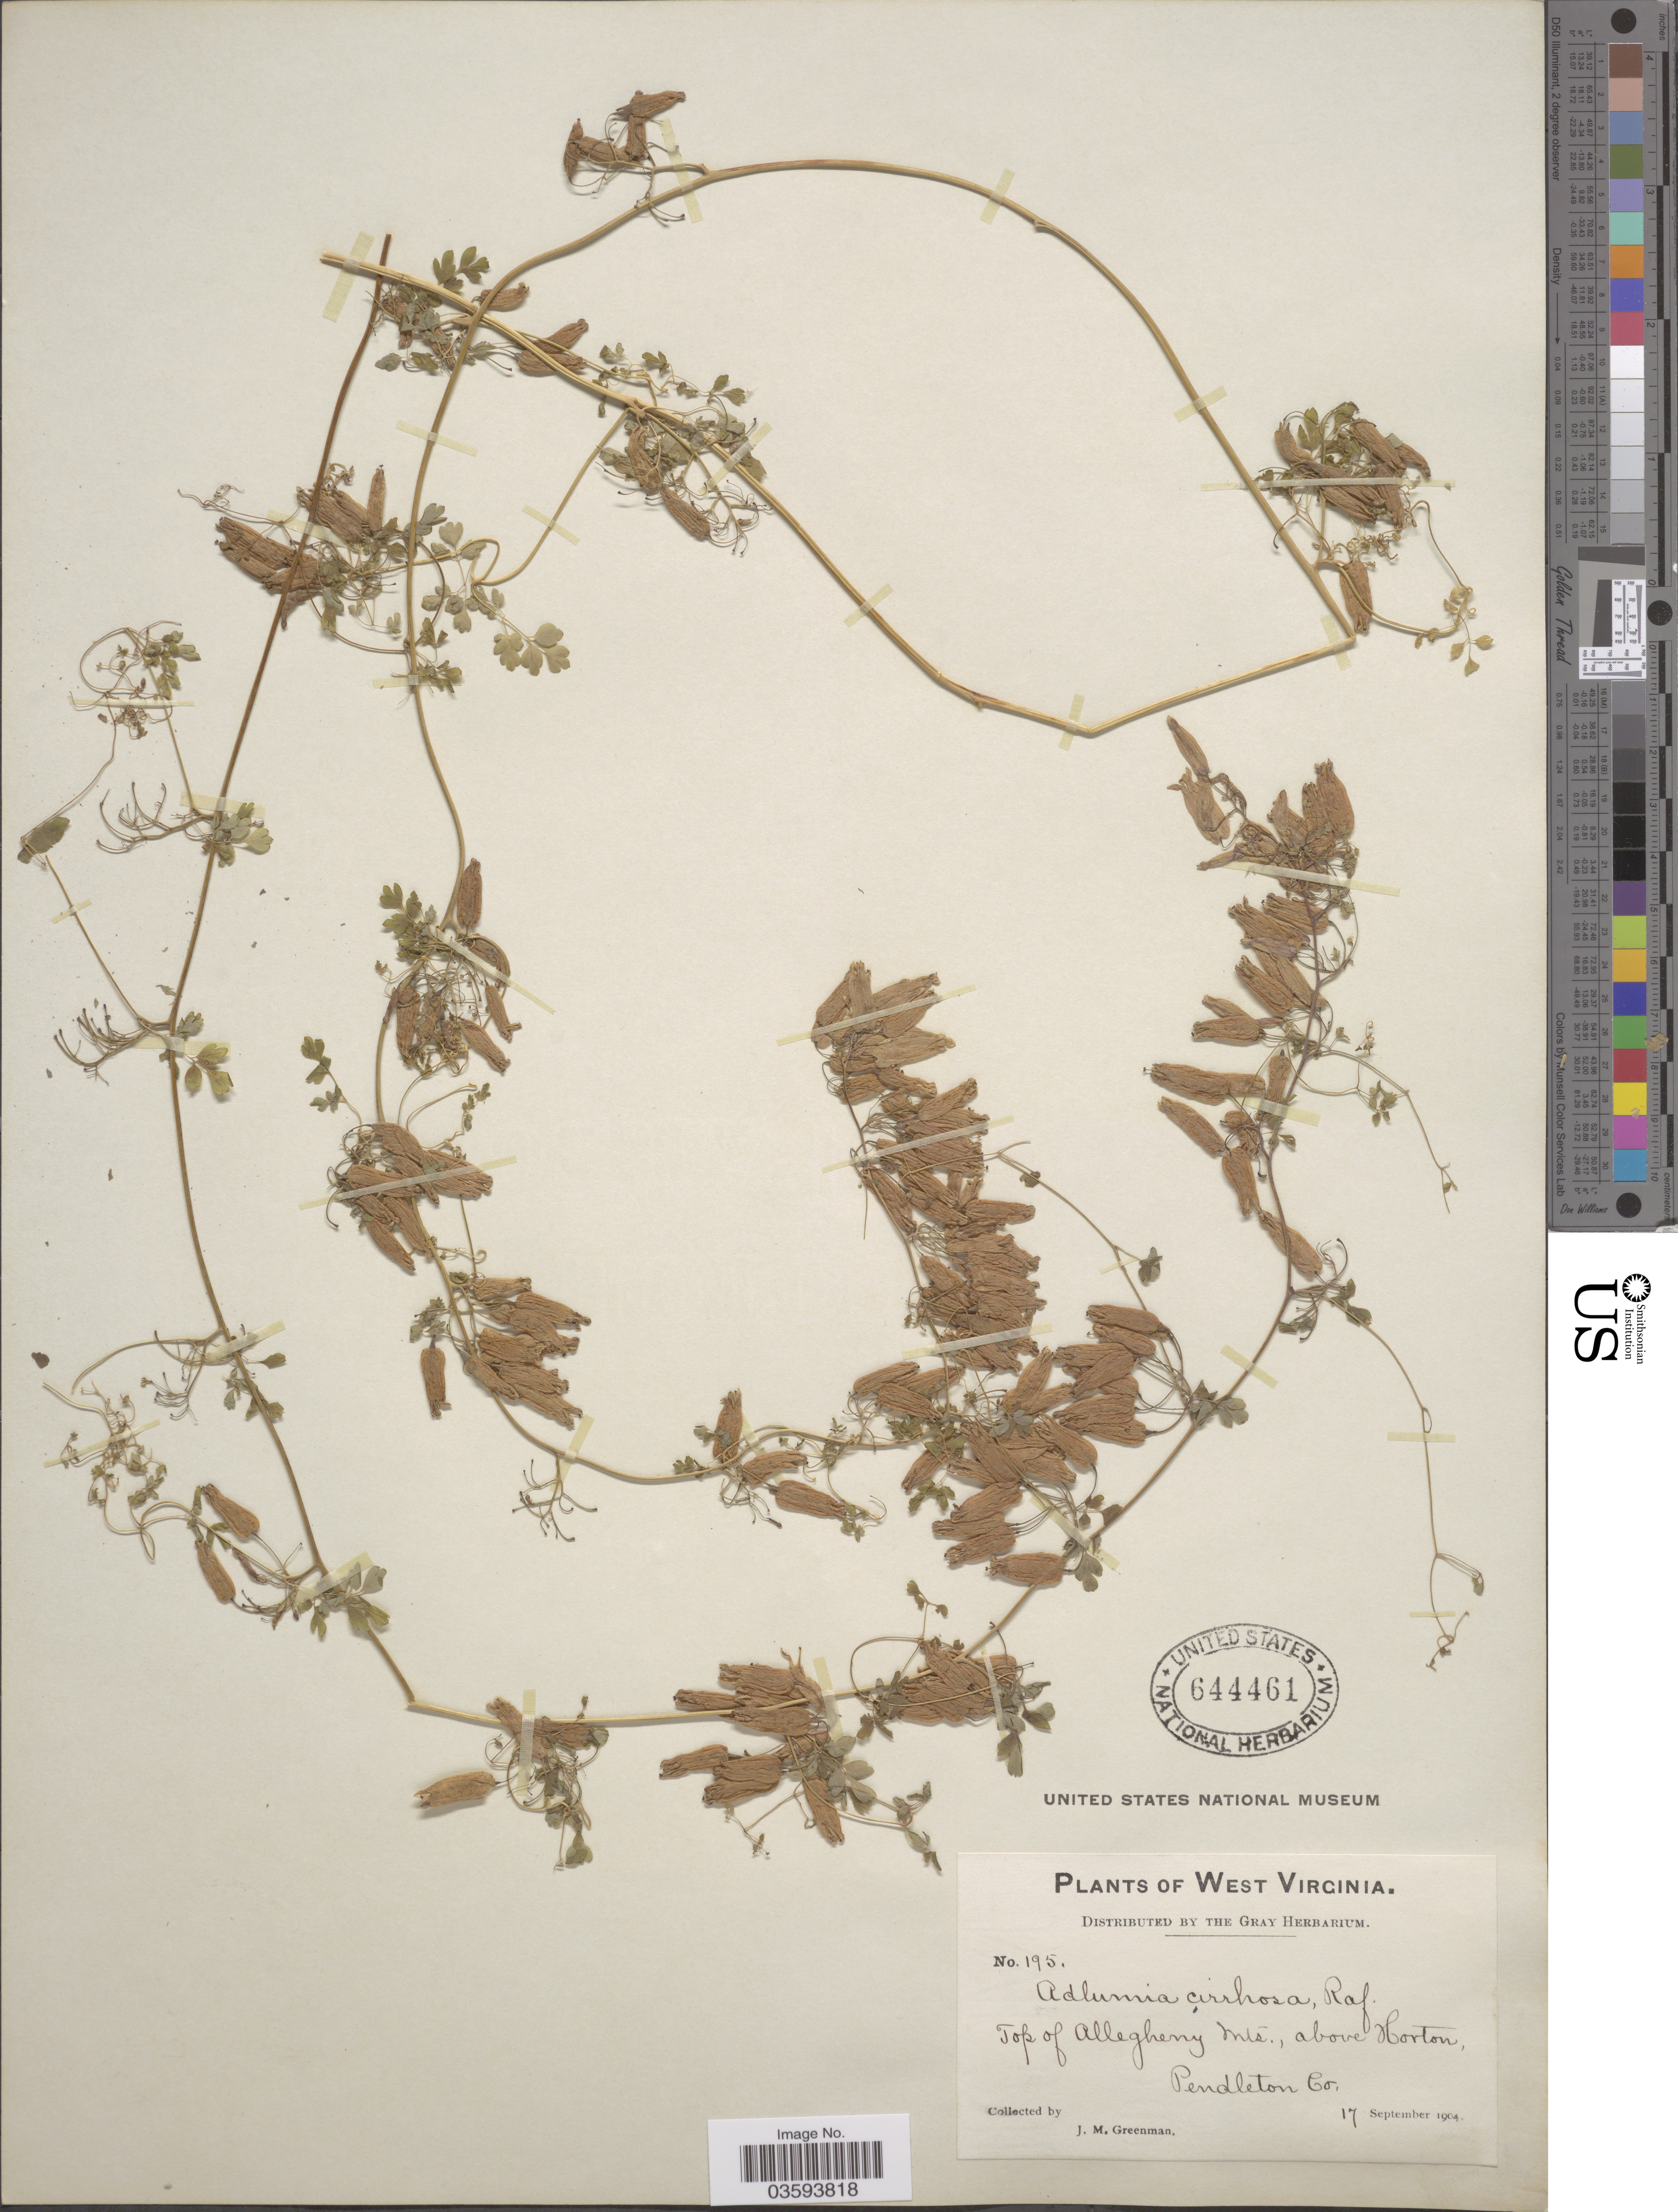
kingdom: Plantae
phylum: Tracheophyta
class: Magnoliopsida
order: Ranunculales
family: Papaveraceae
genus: Adlumia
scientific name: Adlumia cirrhosa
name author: Raf. ex DC.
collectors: J. M. Greenman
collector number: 195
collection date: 1904-09-17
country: United States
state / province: West Virginia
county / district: Pendleton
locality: Top of Allegheny Mts., above Horton, Pendleton Co.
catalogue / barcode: US 644461